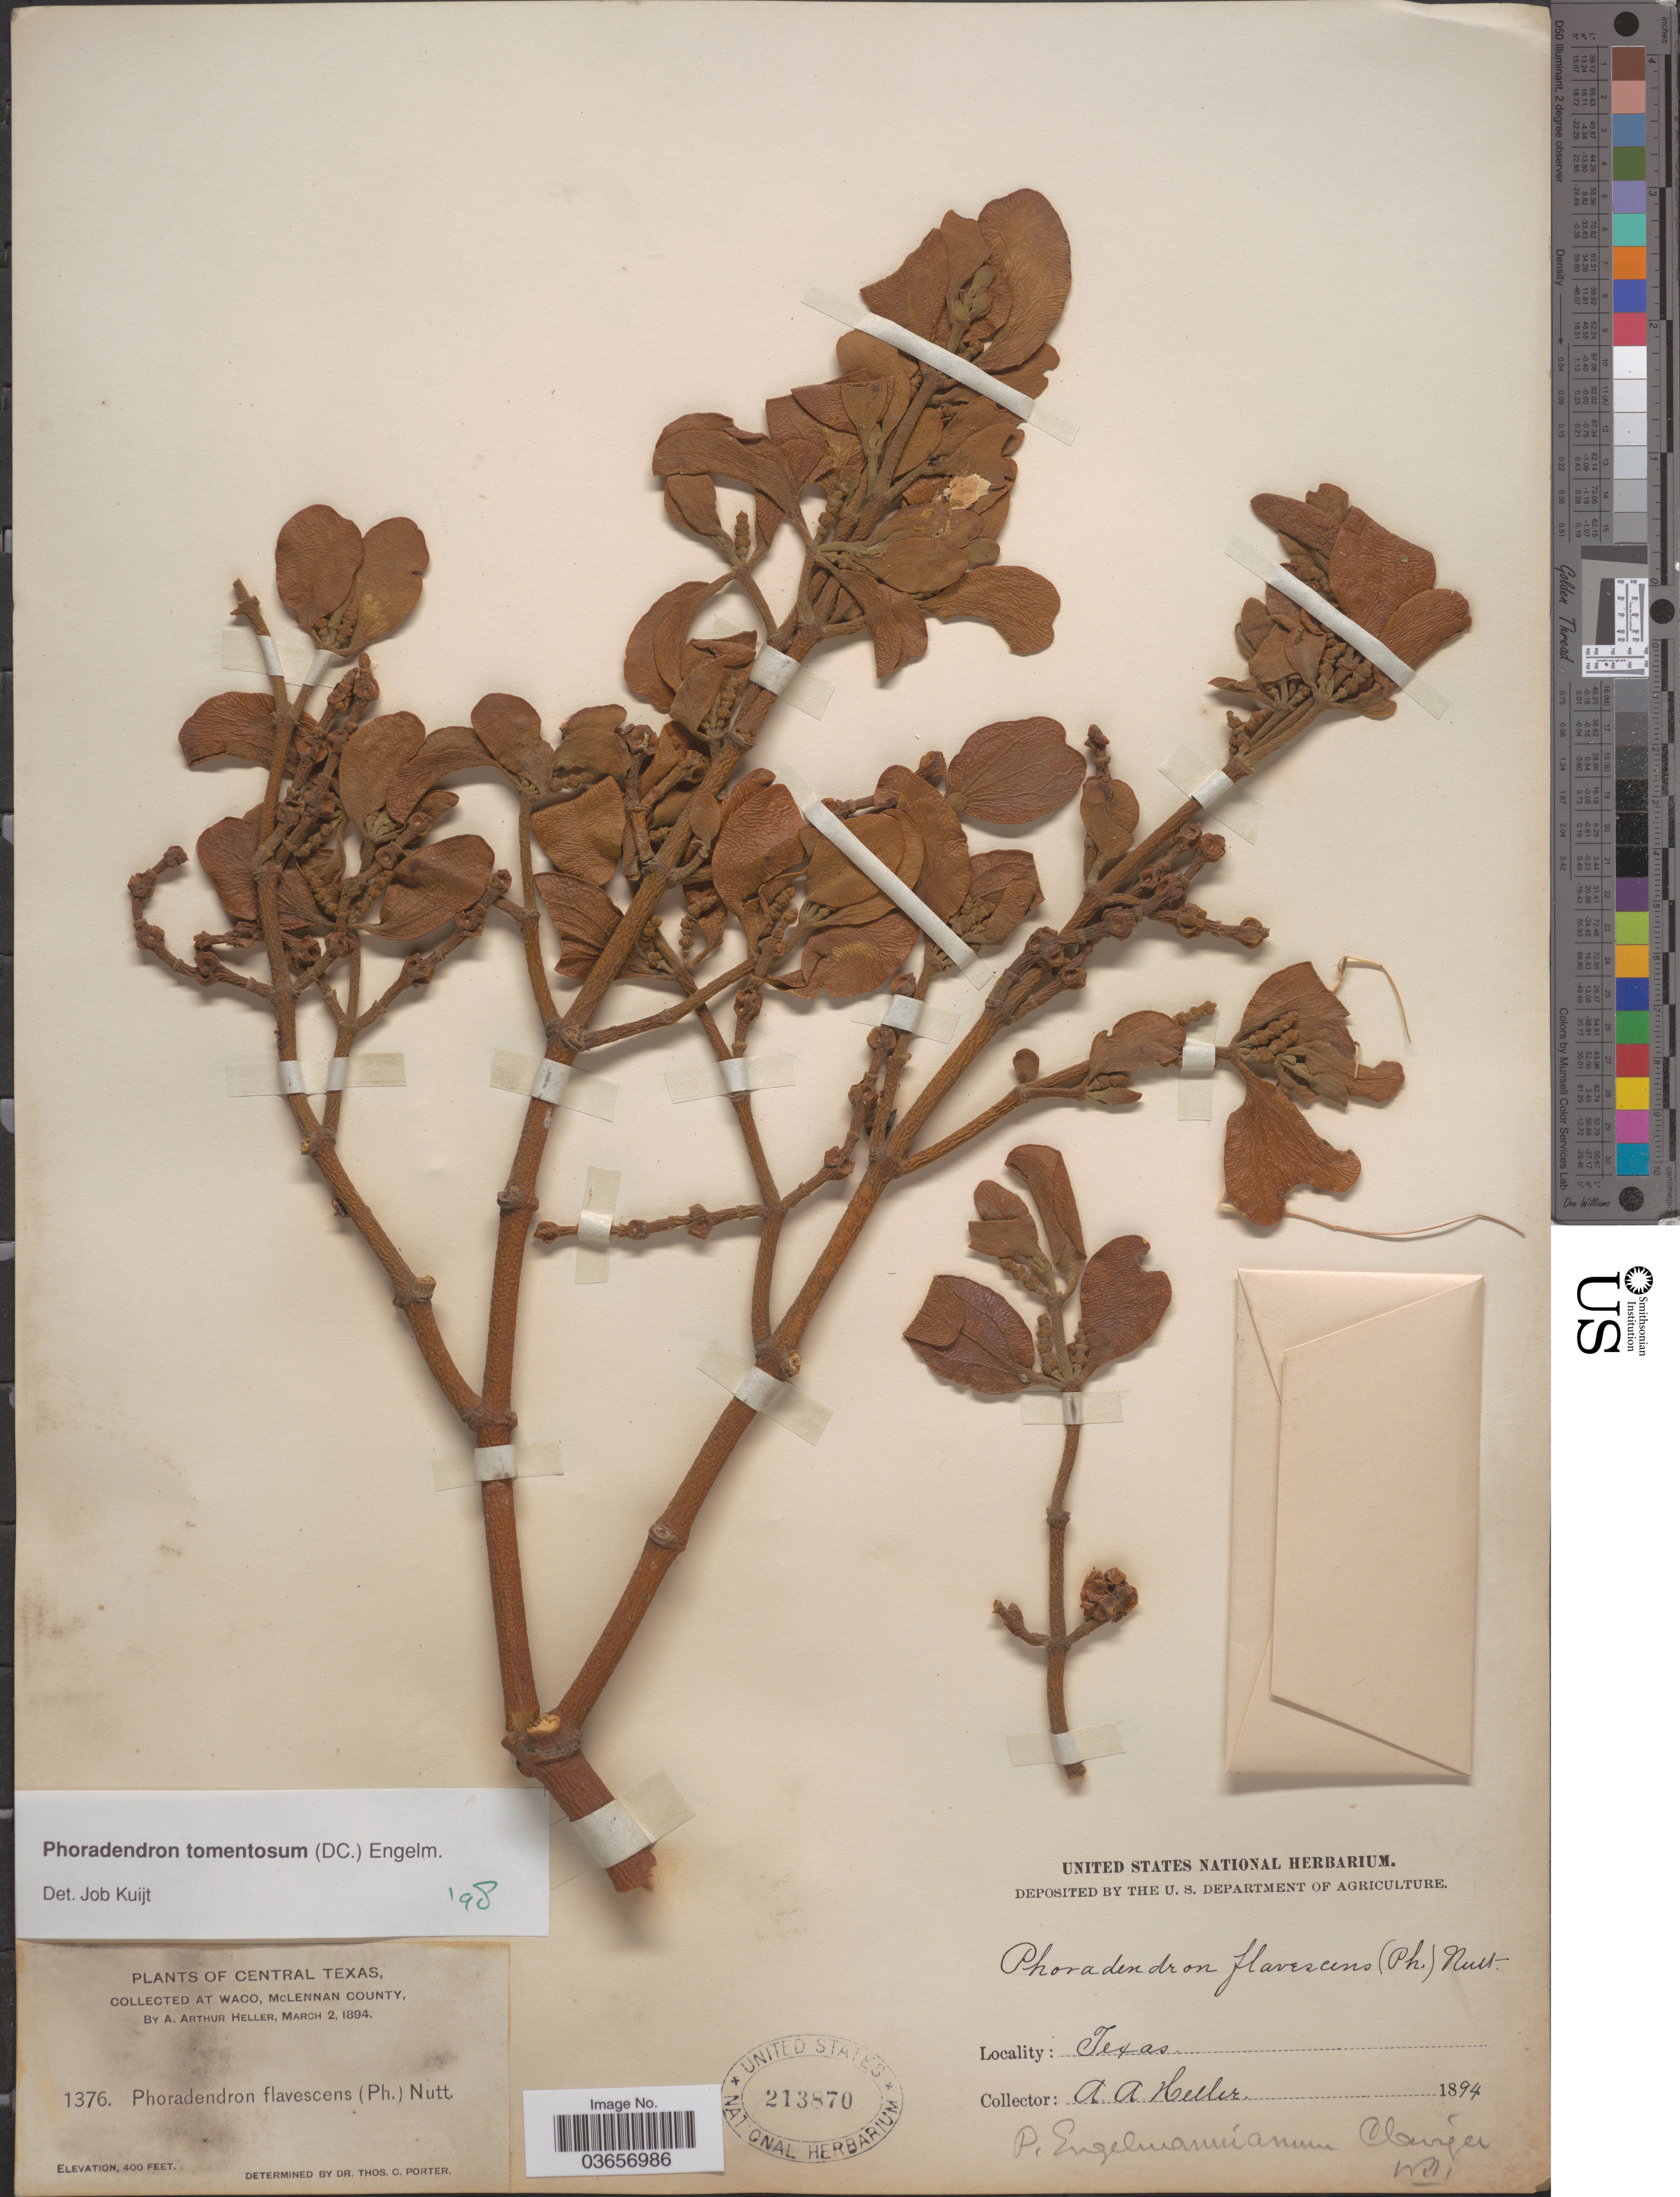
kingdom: Plantae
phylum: Tracheophyta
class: Magnoliopsida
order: Santalales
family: Viscaceae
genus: Phoradendron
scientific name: Phoradendron tomentosum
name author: DC.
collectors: A. A. Heller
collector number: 1376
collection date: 1894-03-02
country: United States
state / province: Texas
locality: Central Texas. At Waco, McLennan County.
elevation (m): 122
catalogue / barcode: US 213870